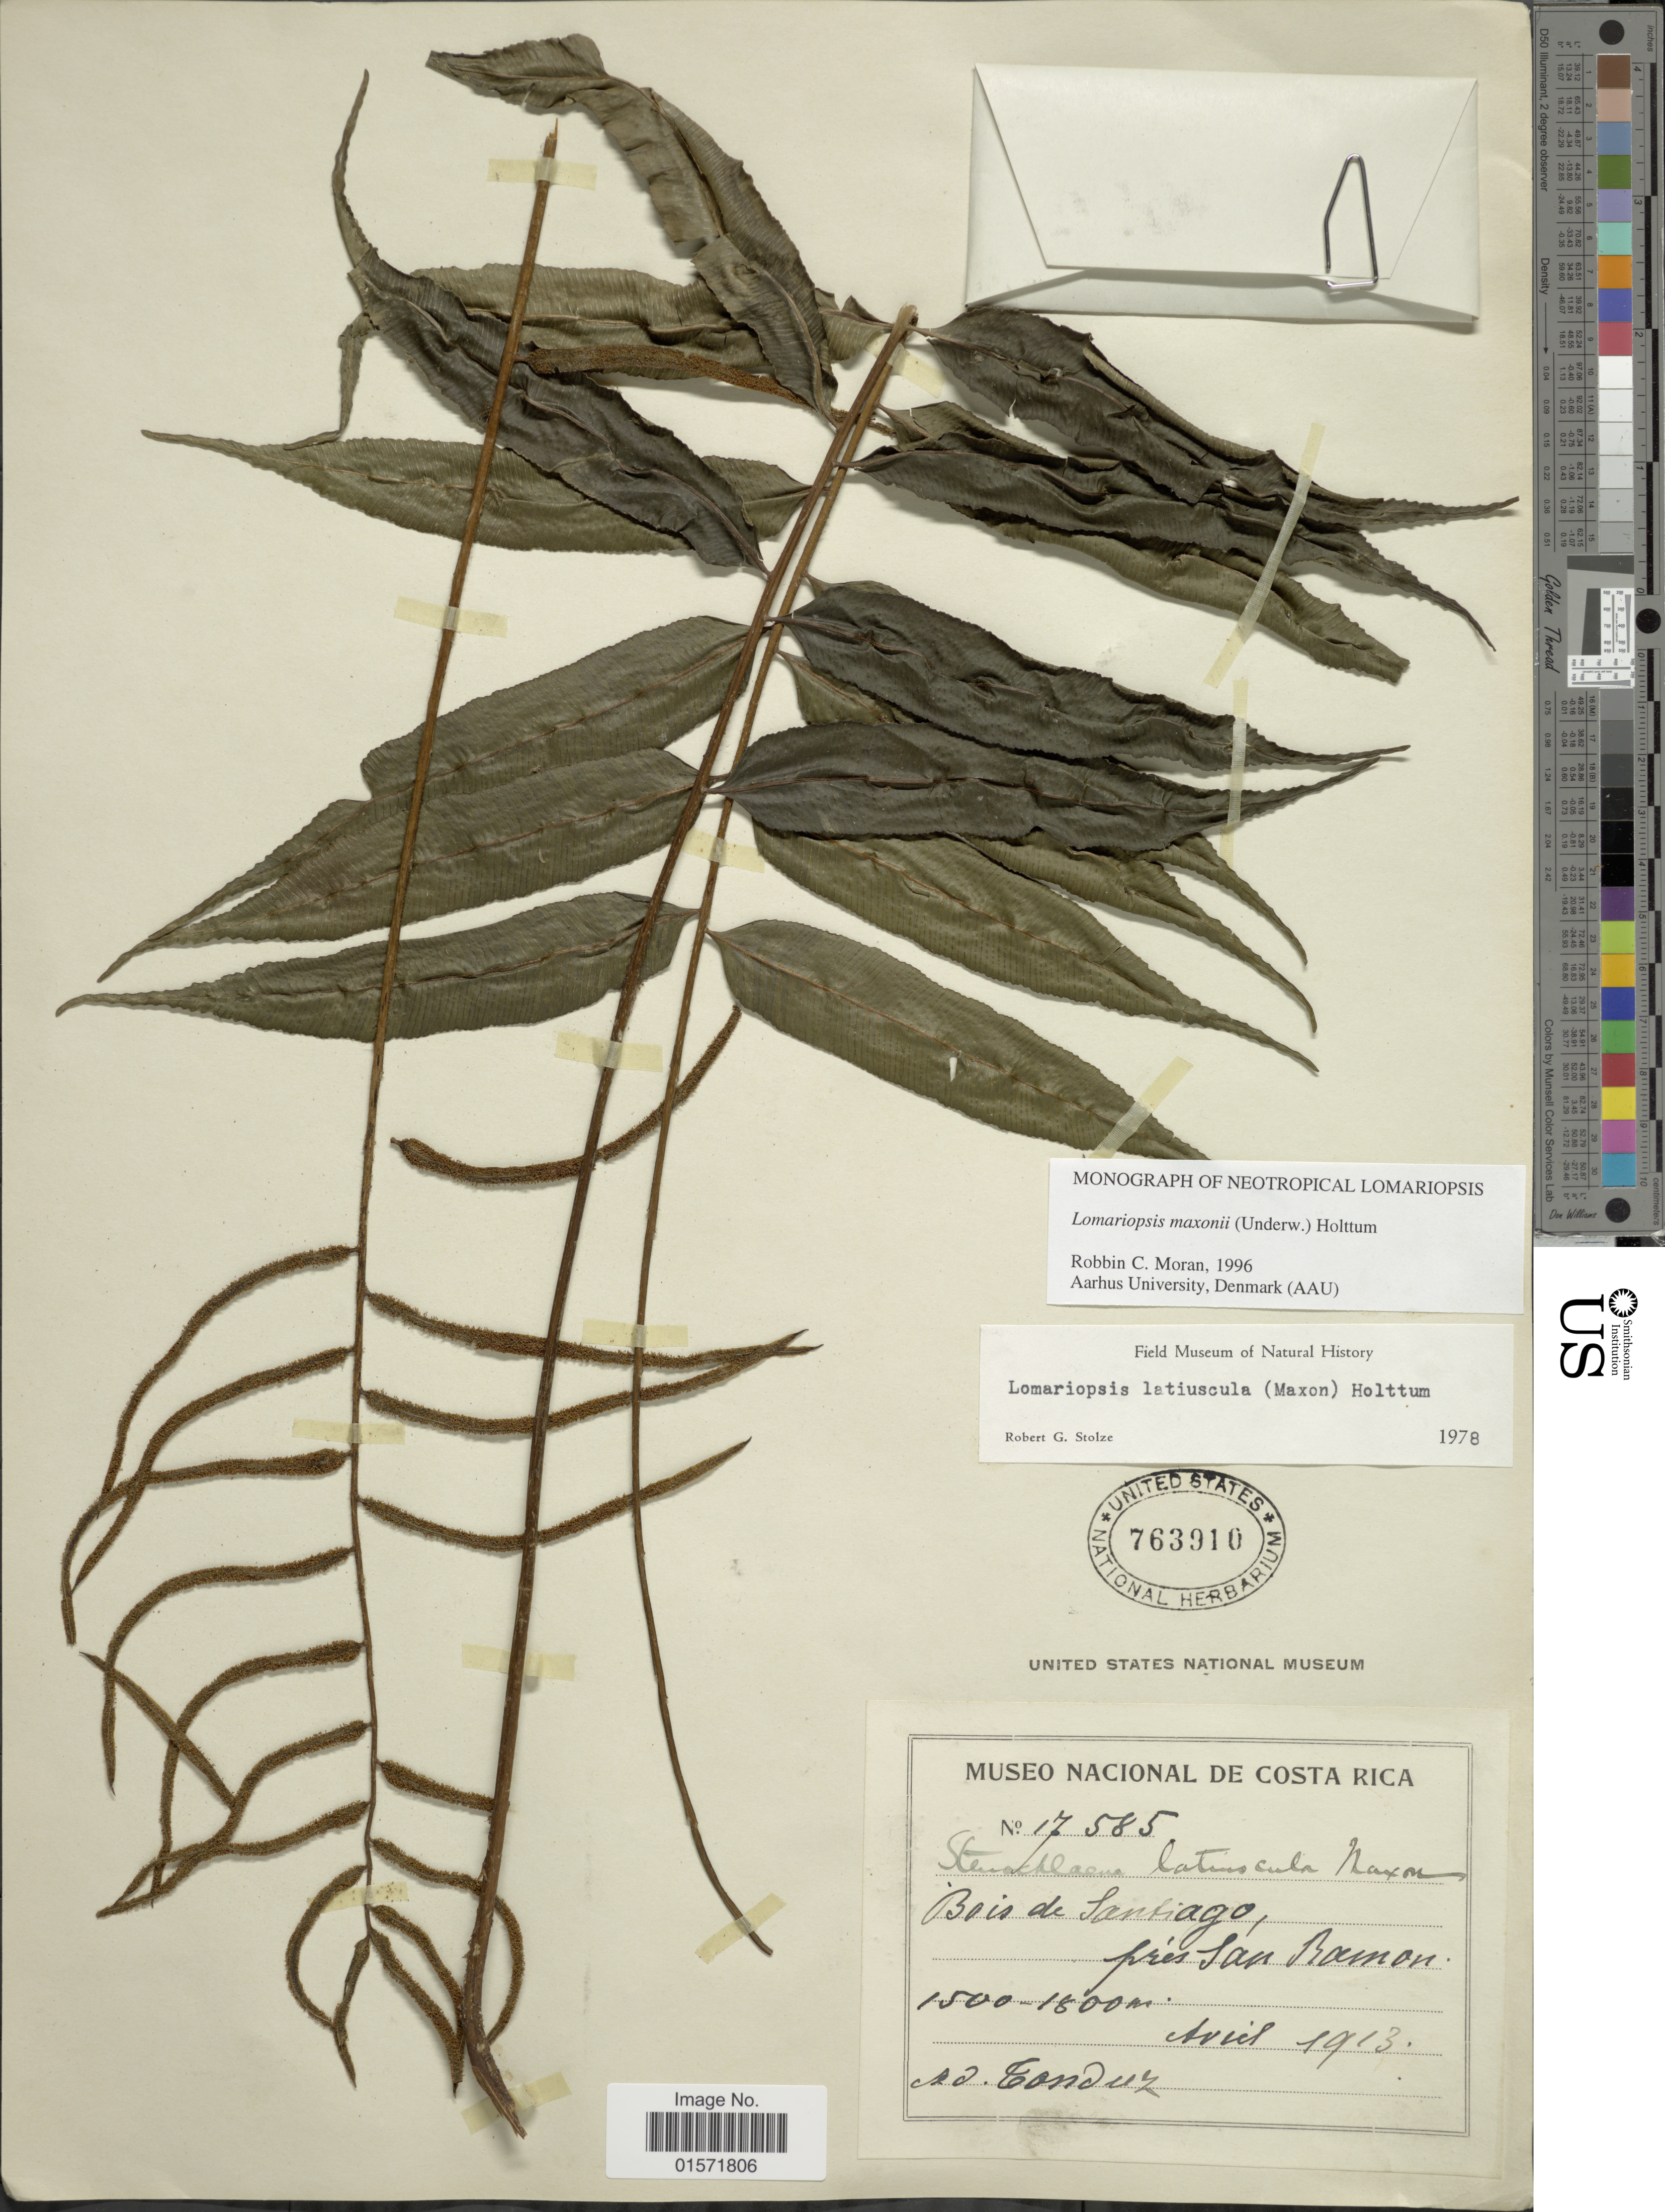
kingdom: Plantae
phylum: Tracheophyta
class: Polypodiopsida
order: Polypodiales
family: Lomariopsidaceae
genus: Lomariopsis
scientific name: Lomariopsis latiuscula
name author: (Maxon) Holttum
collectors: A. Tonduz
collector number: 17585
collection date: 1913-04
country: Costa Rica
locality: Bois de Santiago, prés San Ramon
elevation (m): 1500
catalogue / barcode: US 763910